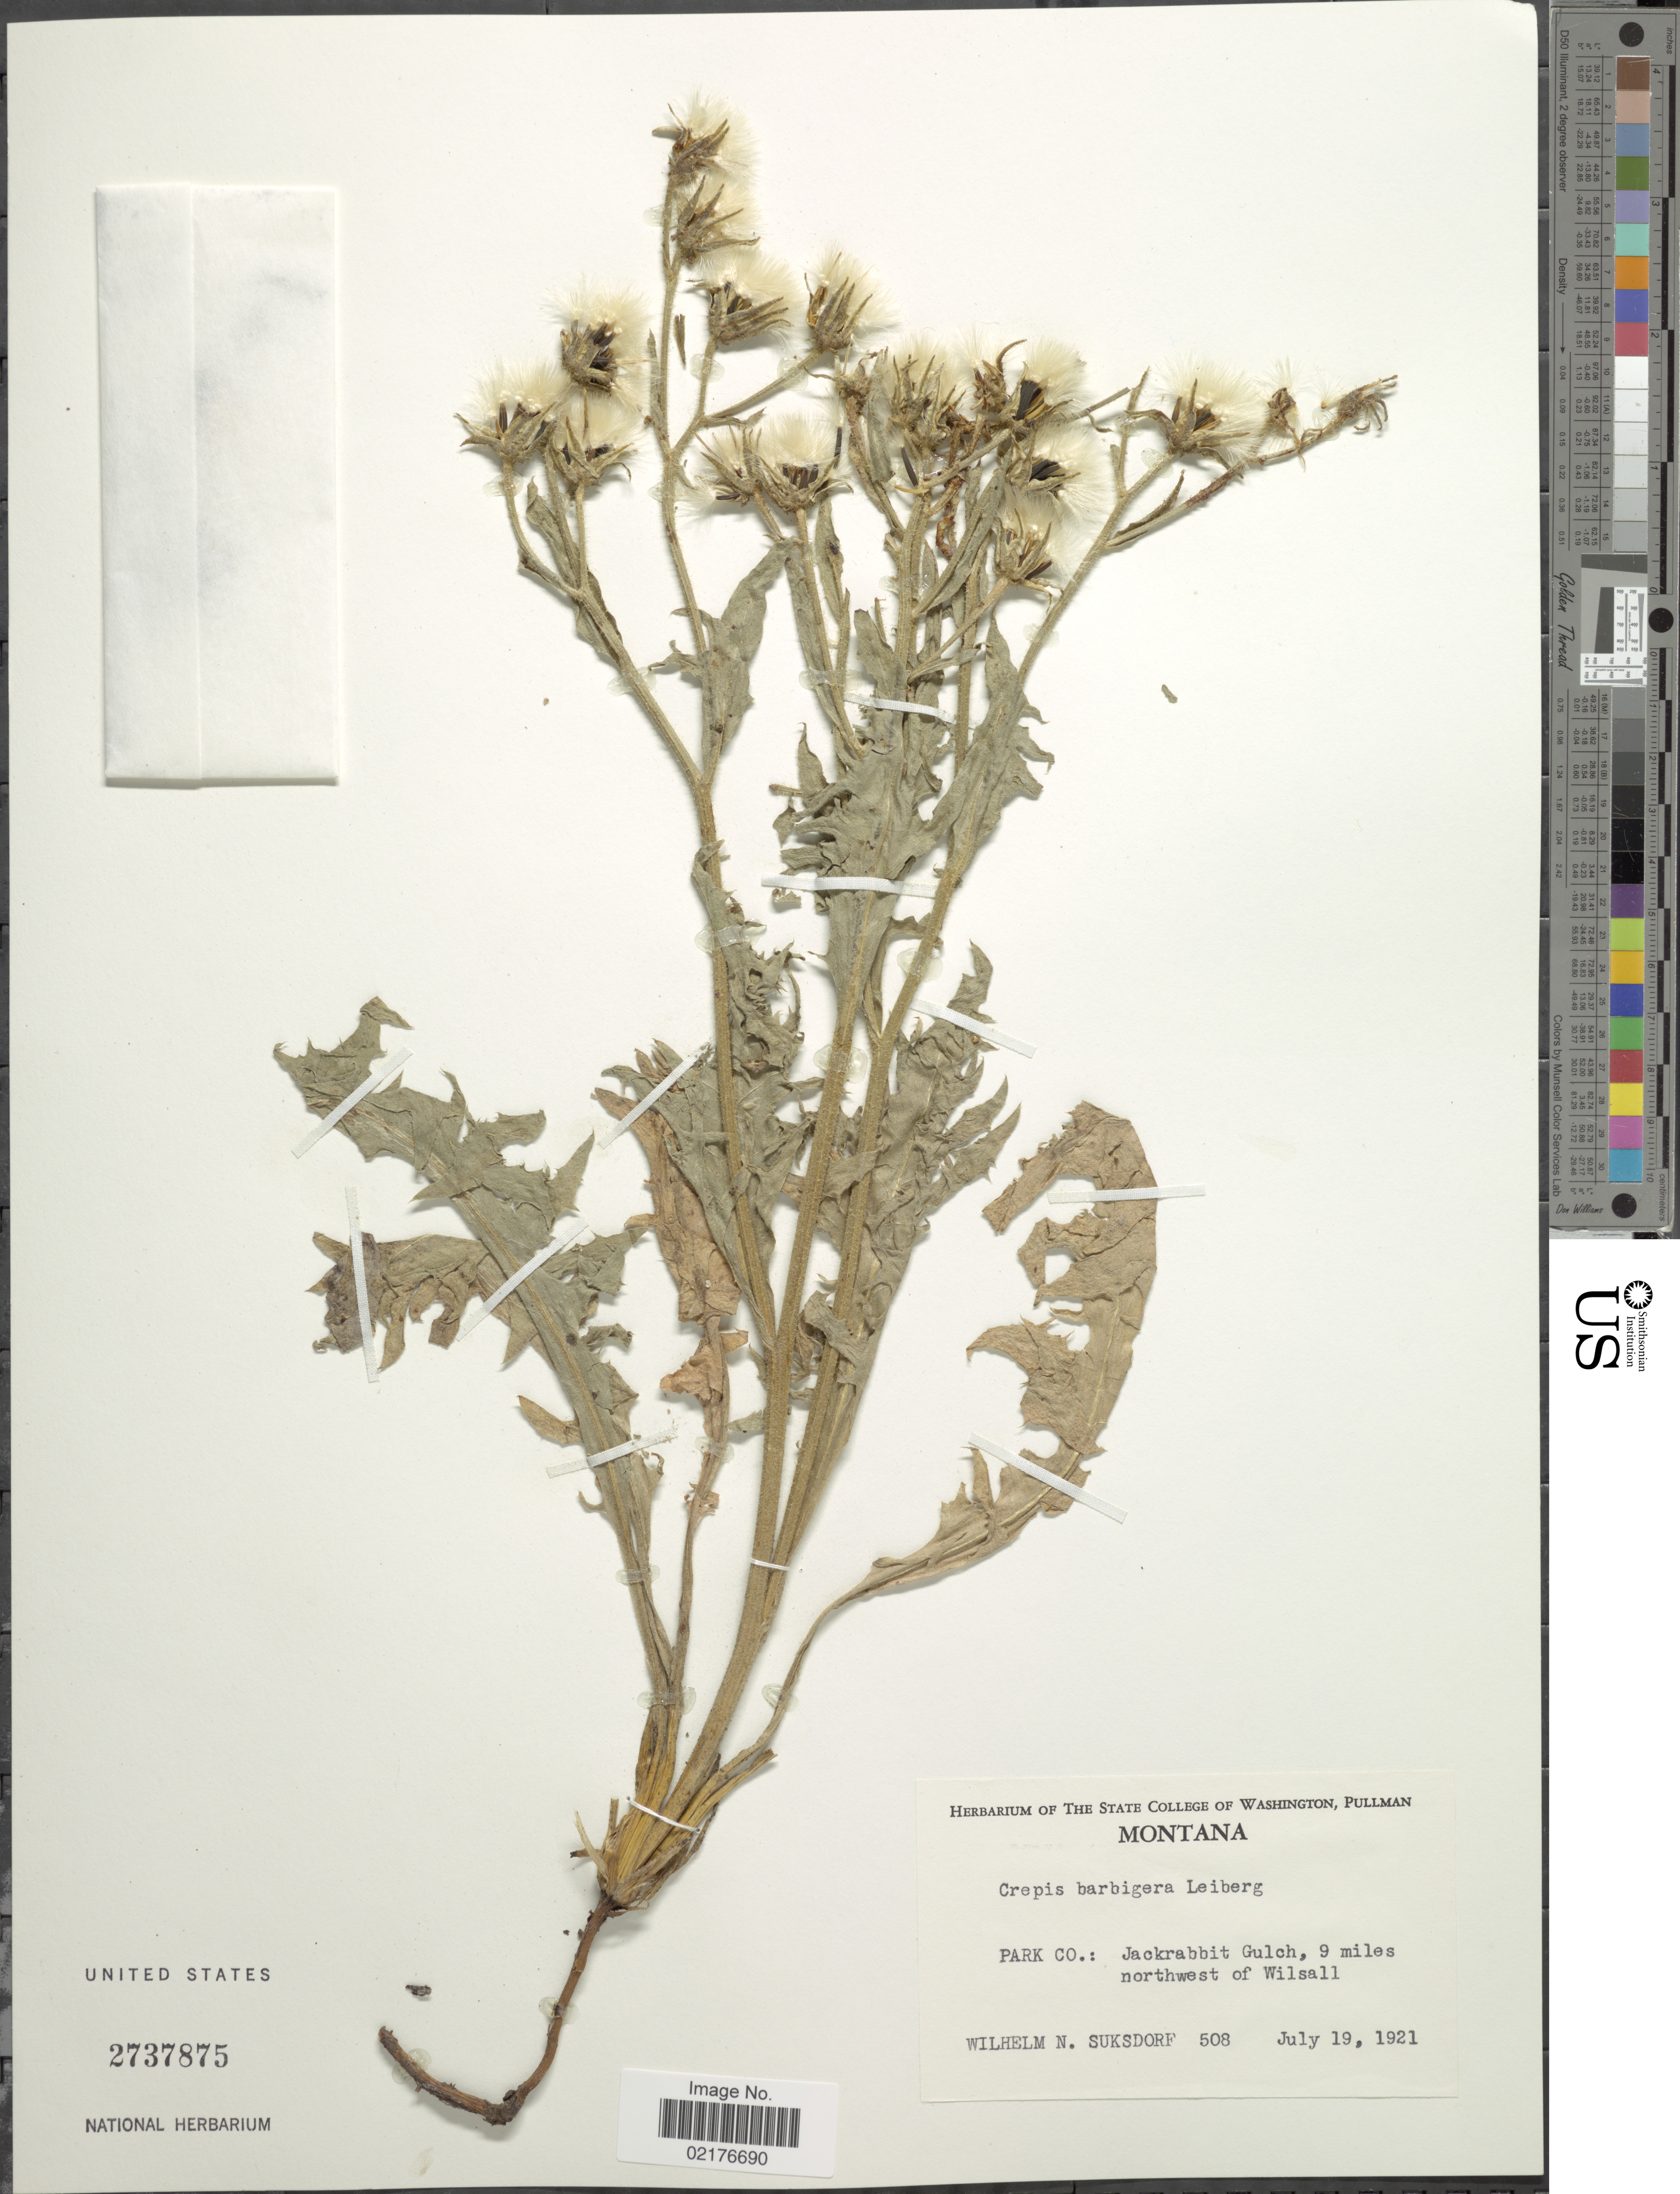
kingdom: Plantae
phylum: Tracheophyta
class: Magnoliopsida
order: Asterales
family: Asteraceae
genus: Crepis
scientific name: Crepis barbigera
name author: Leiberg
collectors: W. N. Suksdorf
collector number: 508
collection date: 1921-07-19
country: United States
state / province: Montana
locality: Park Co., Jackrabbit Gulch, 9 miles northwest of Wilsall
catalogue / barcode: US 2737875